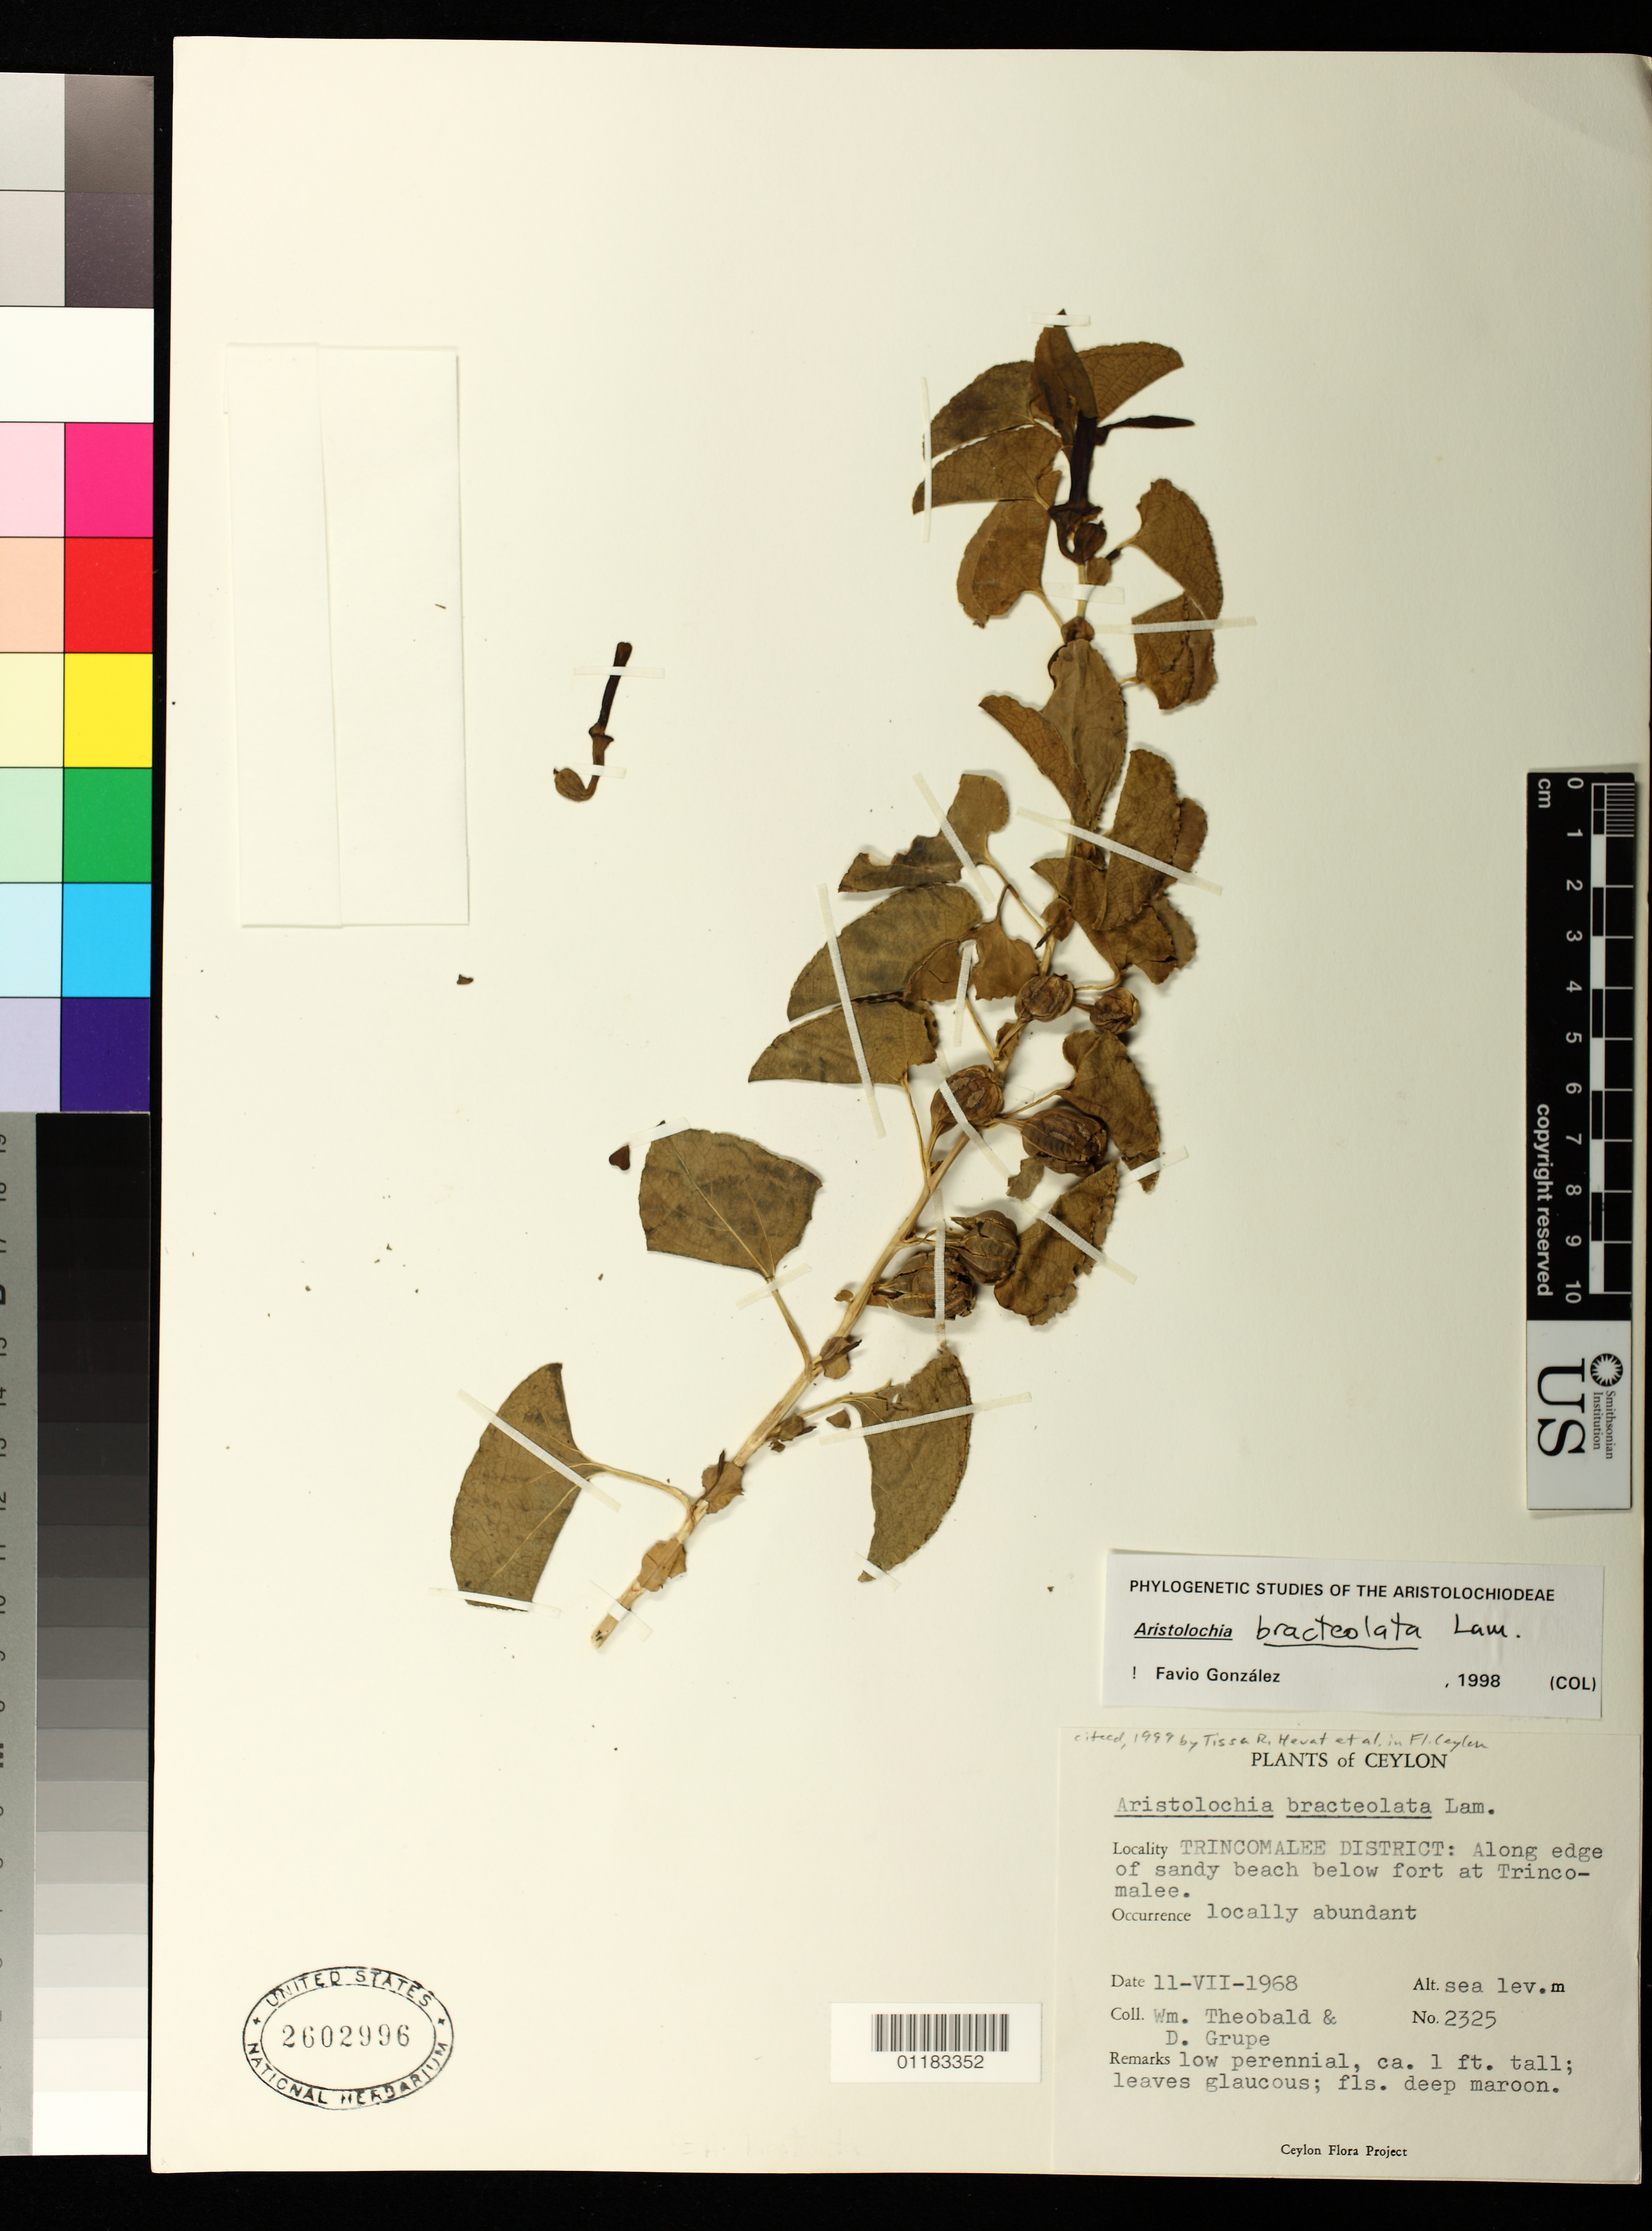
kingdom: Plantae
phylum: Tracheophyta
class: Magnoliopsida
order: Piperales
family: Aristolochiaceae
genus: Aristolochia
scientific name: Aristolochia bracteolata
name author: Lam.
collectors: W. Theobald & D. Grupe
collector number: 2325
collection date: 1968-07-11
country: Sri Lanka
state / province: Eastern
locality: Trincomalee district: Along edge of sandy beach below fort at Trincomalee.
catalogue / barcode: US 2602996